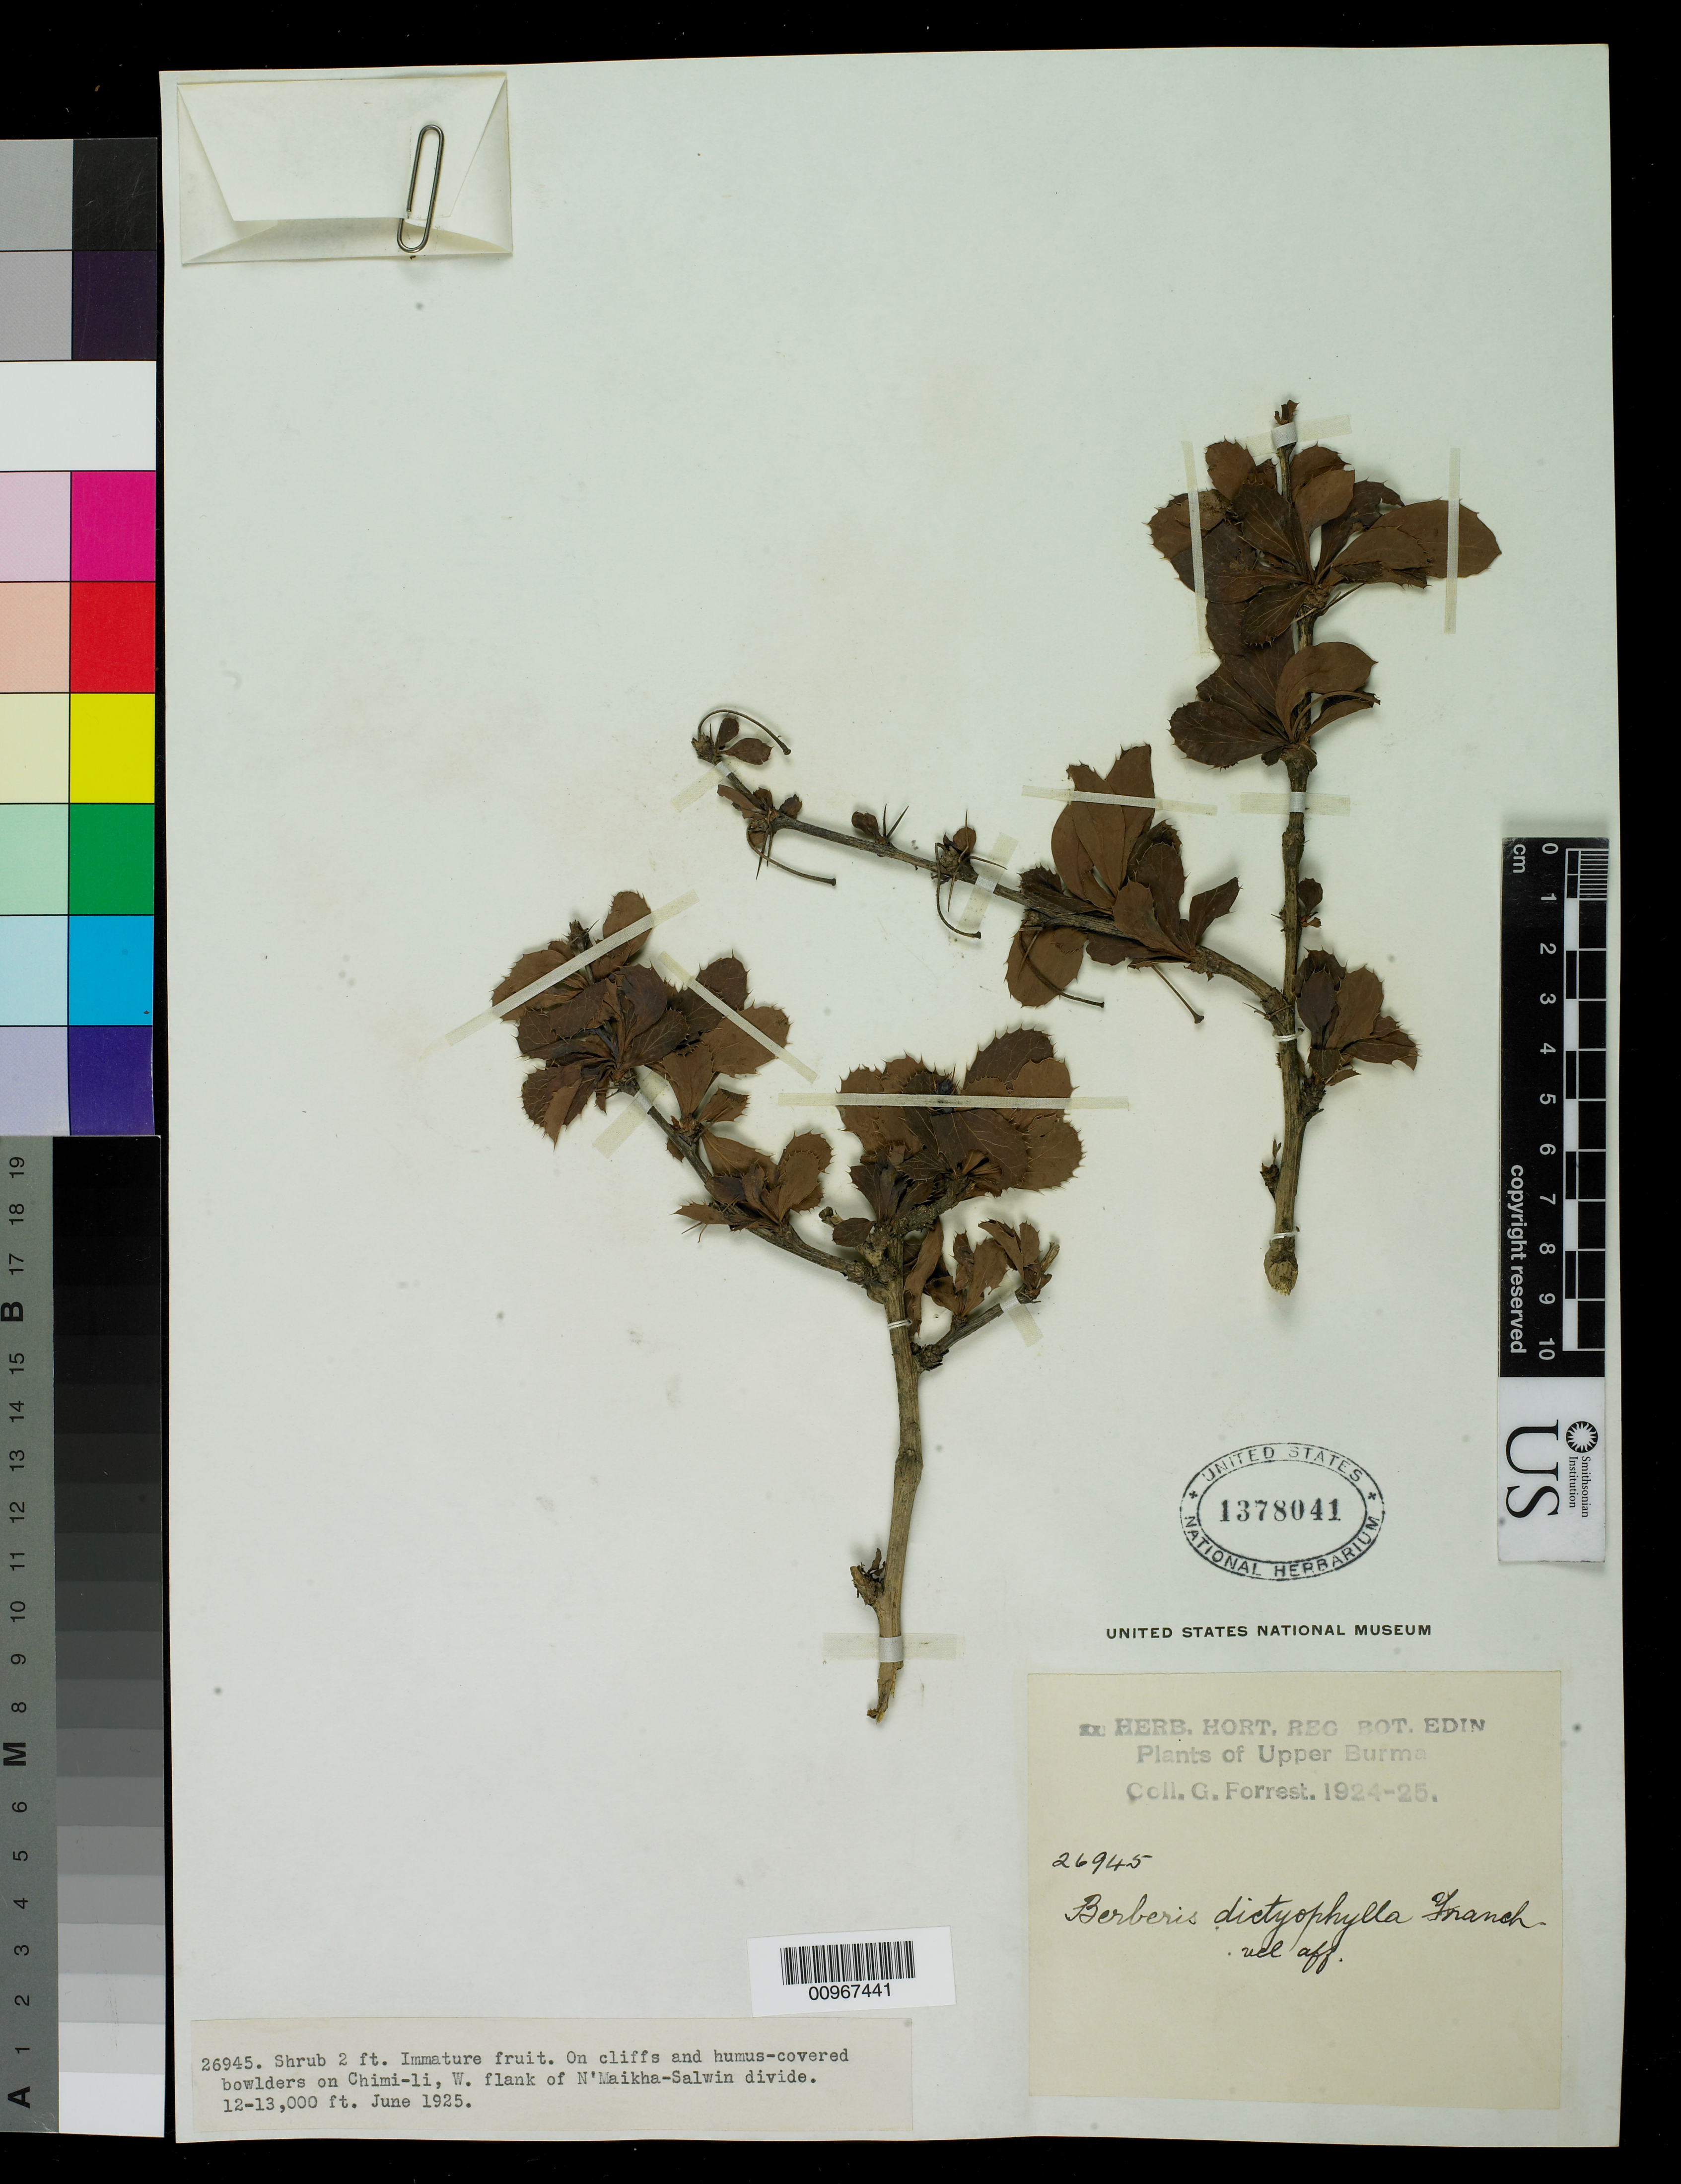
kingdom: Plantae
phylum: Tracheophyta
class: Magnoliopsida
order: Ranunculales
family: Berberidaceae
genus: Berberis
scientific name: Berberis dictyophylla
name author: Franch.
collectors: G. Forrest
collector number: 26945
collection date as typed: Jun 1925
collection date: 1925-06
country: Myanmar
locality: Upper Burma, W flank of N'maikha-Salwin divide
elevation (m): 3658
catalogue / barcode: US 1378041